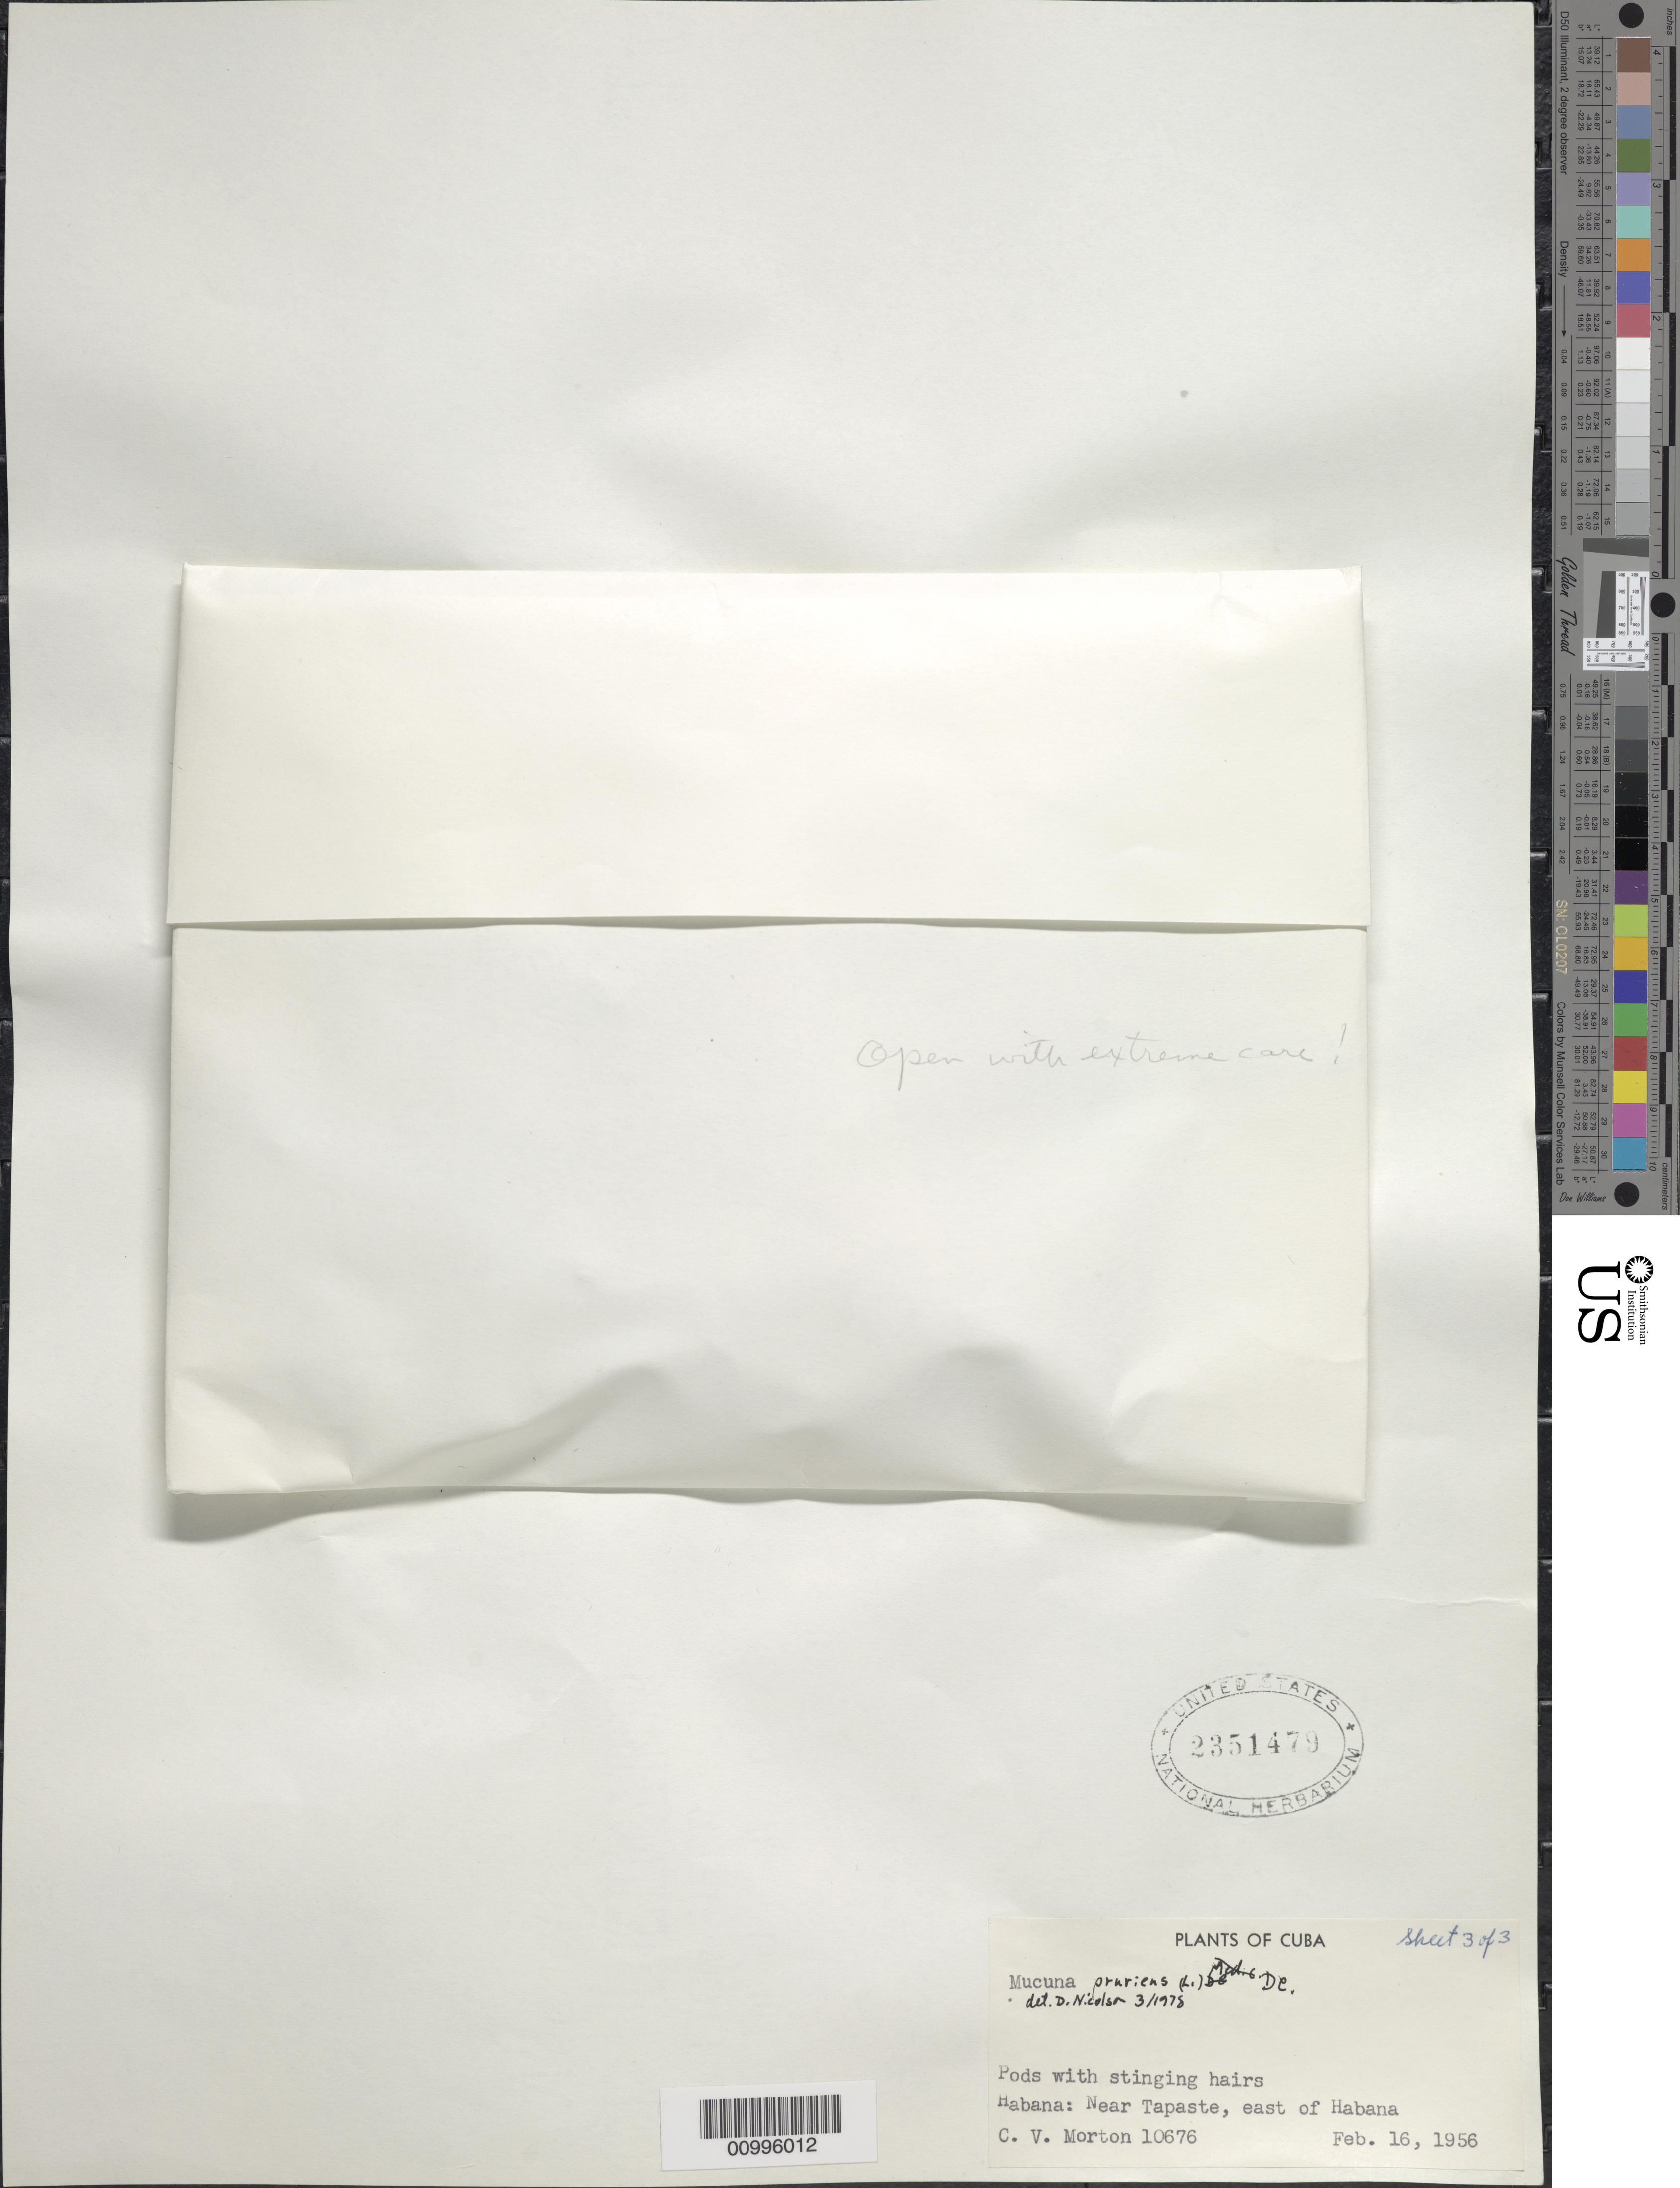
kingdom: Plantae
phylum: Tracheophyta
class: Magnoliopsida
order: Fabales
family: Fabaceae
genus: Mucuna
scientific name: Mucuna pruriens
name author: (L.) DC.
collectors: C. V. Morton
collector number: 10676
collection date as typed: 16 Feb 1956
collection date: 1956-02-16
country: Cuba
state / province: La Habana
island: Cuba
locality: Near Tapaste, E of Habana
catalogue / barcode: US 2351479